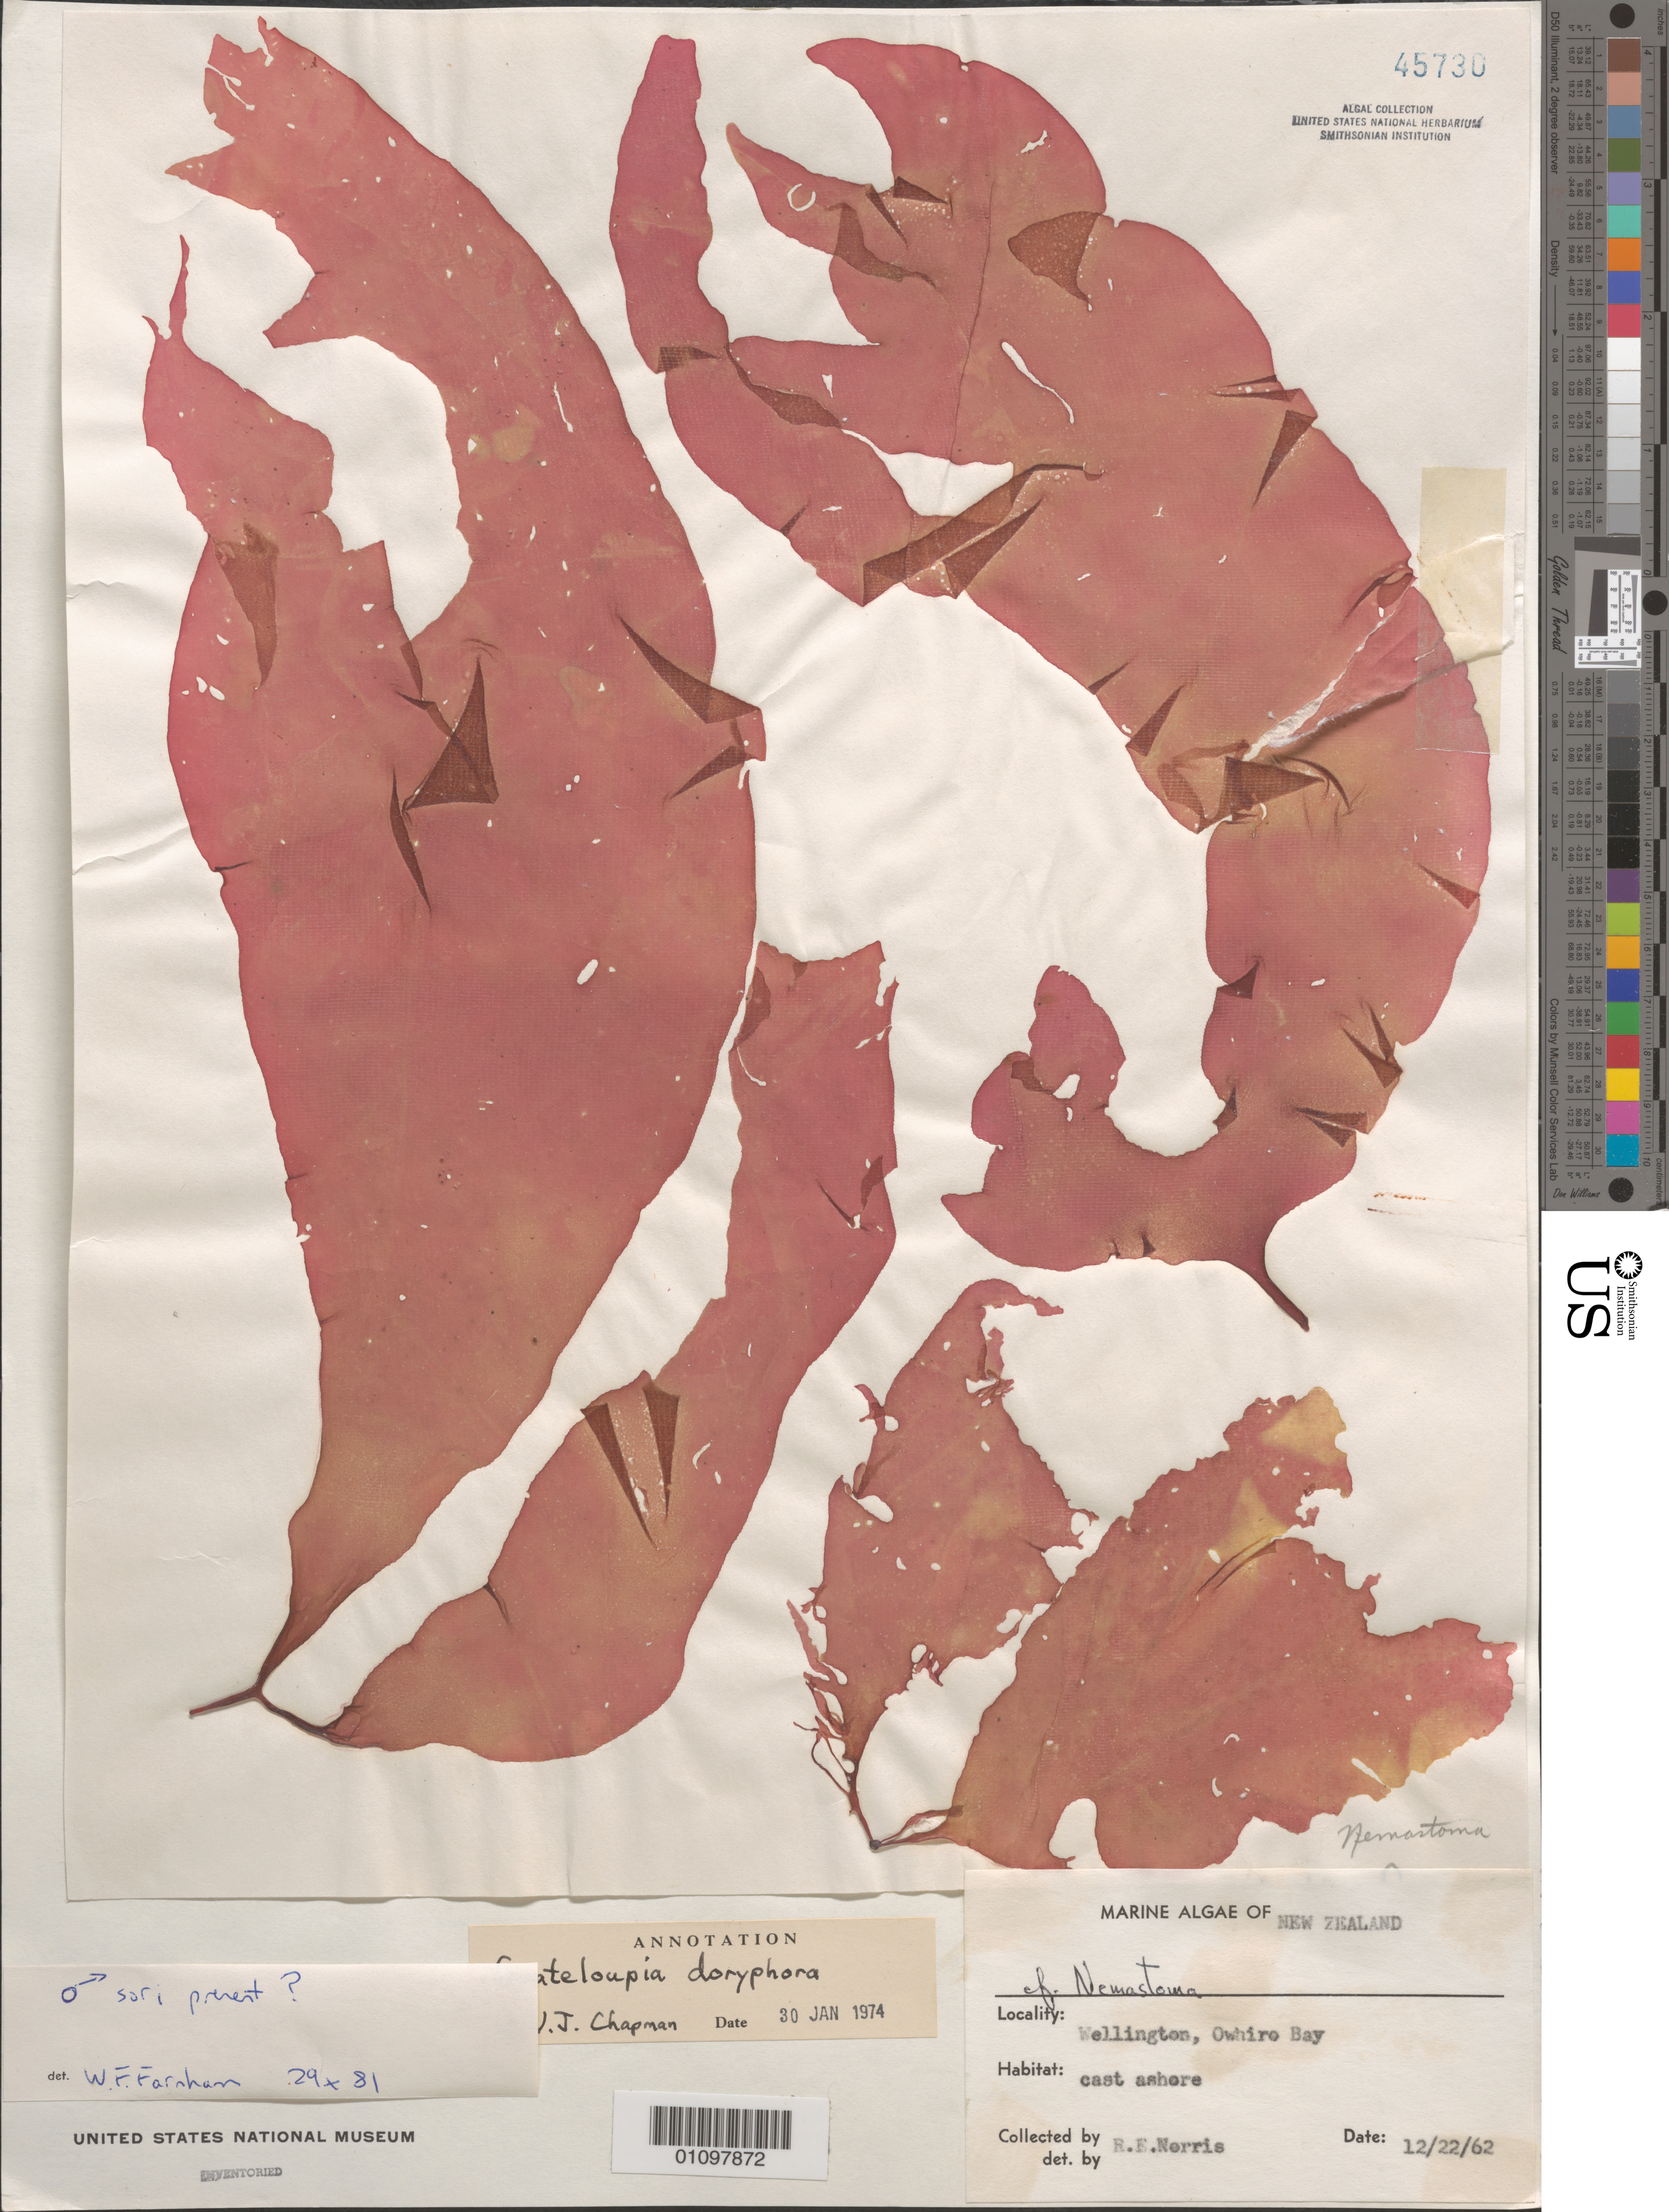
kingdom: Plantae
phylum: Rhodophyta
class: Florideophyceae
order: Halymeniales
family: Halymeniaceae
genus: Grateloupia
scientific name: Grateloupia doryphora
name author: (Mont.) Howe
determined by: Chapman, V. J.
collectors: R. E. Norris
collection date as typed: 22 Dec 1962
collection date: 1962-12-22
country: New Zealand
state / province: Wellington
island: North Island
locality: Wellington, Owhiro Bay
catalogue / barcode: US 45730